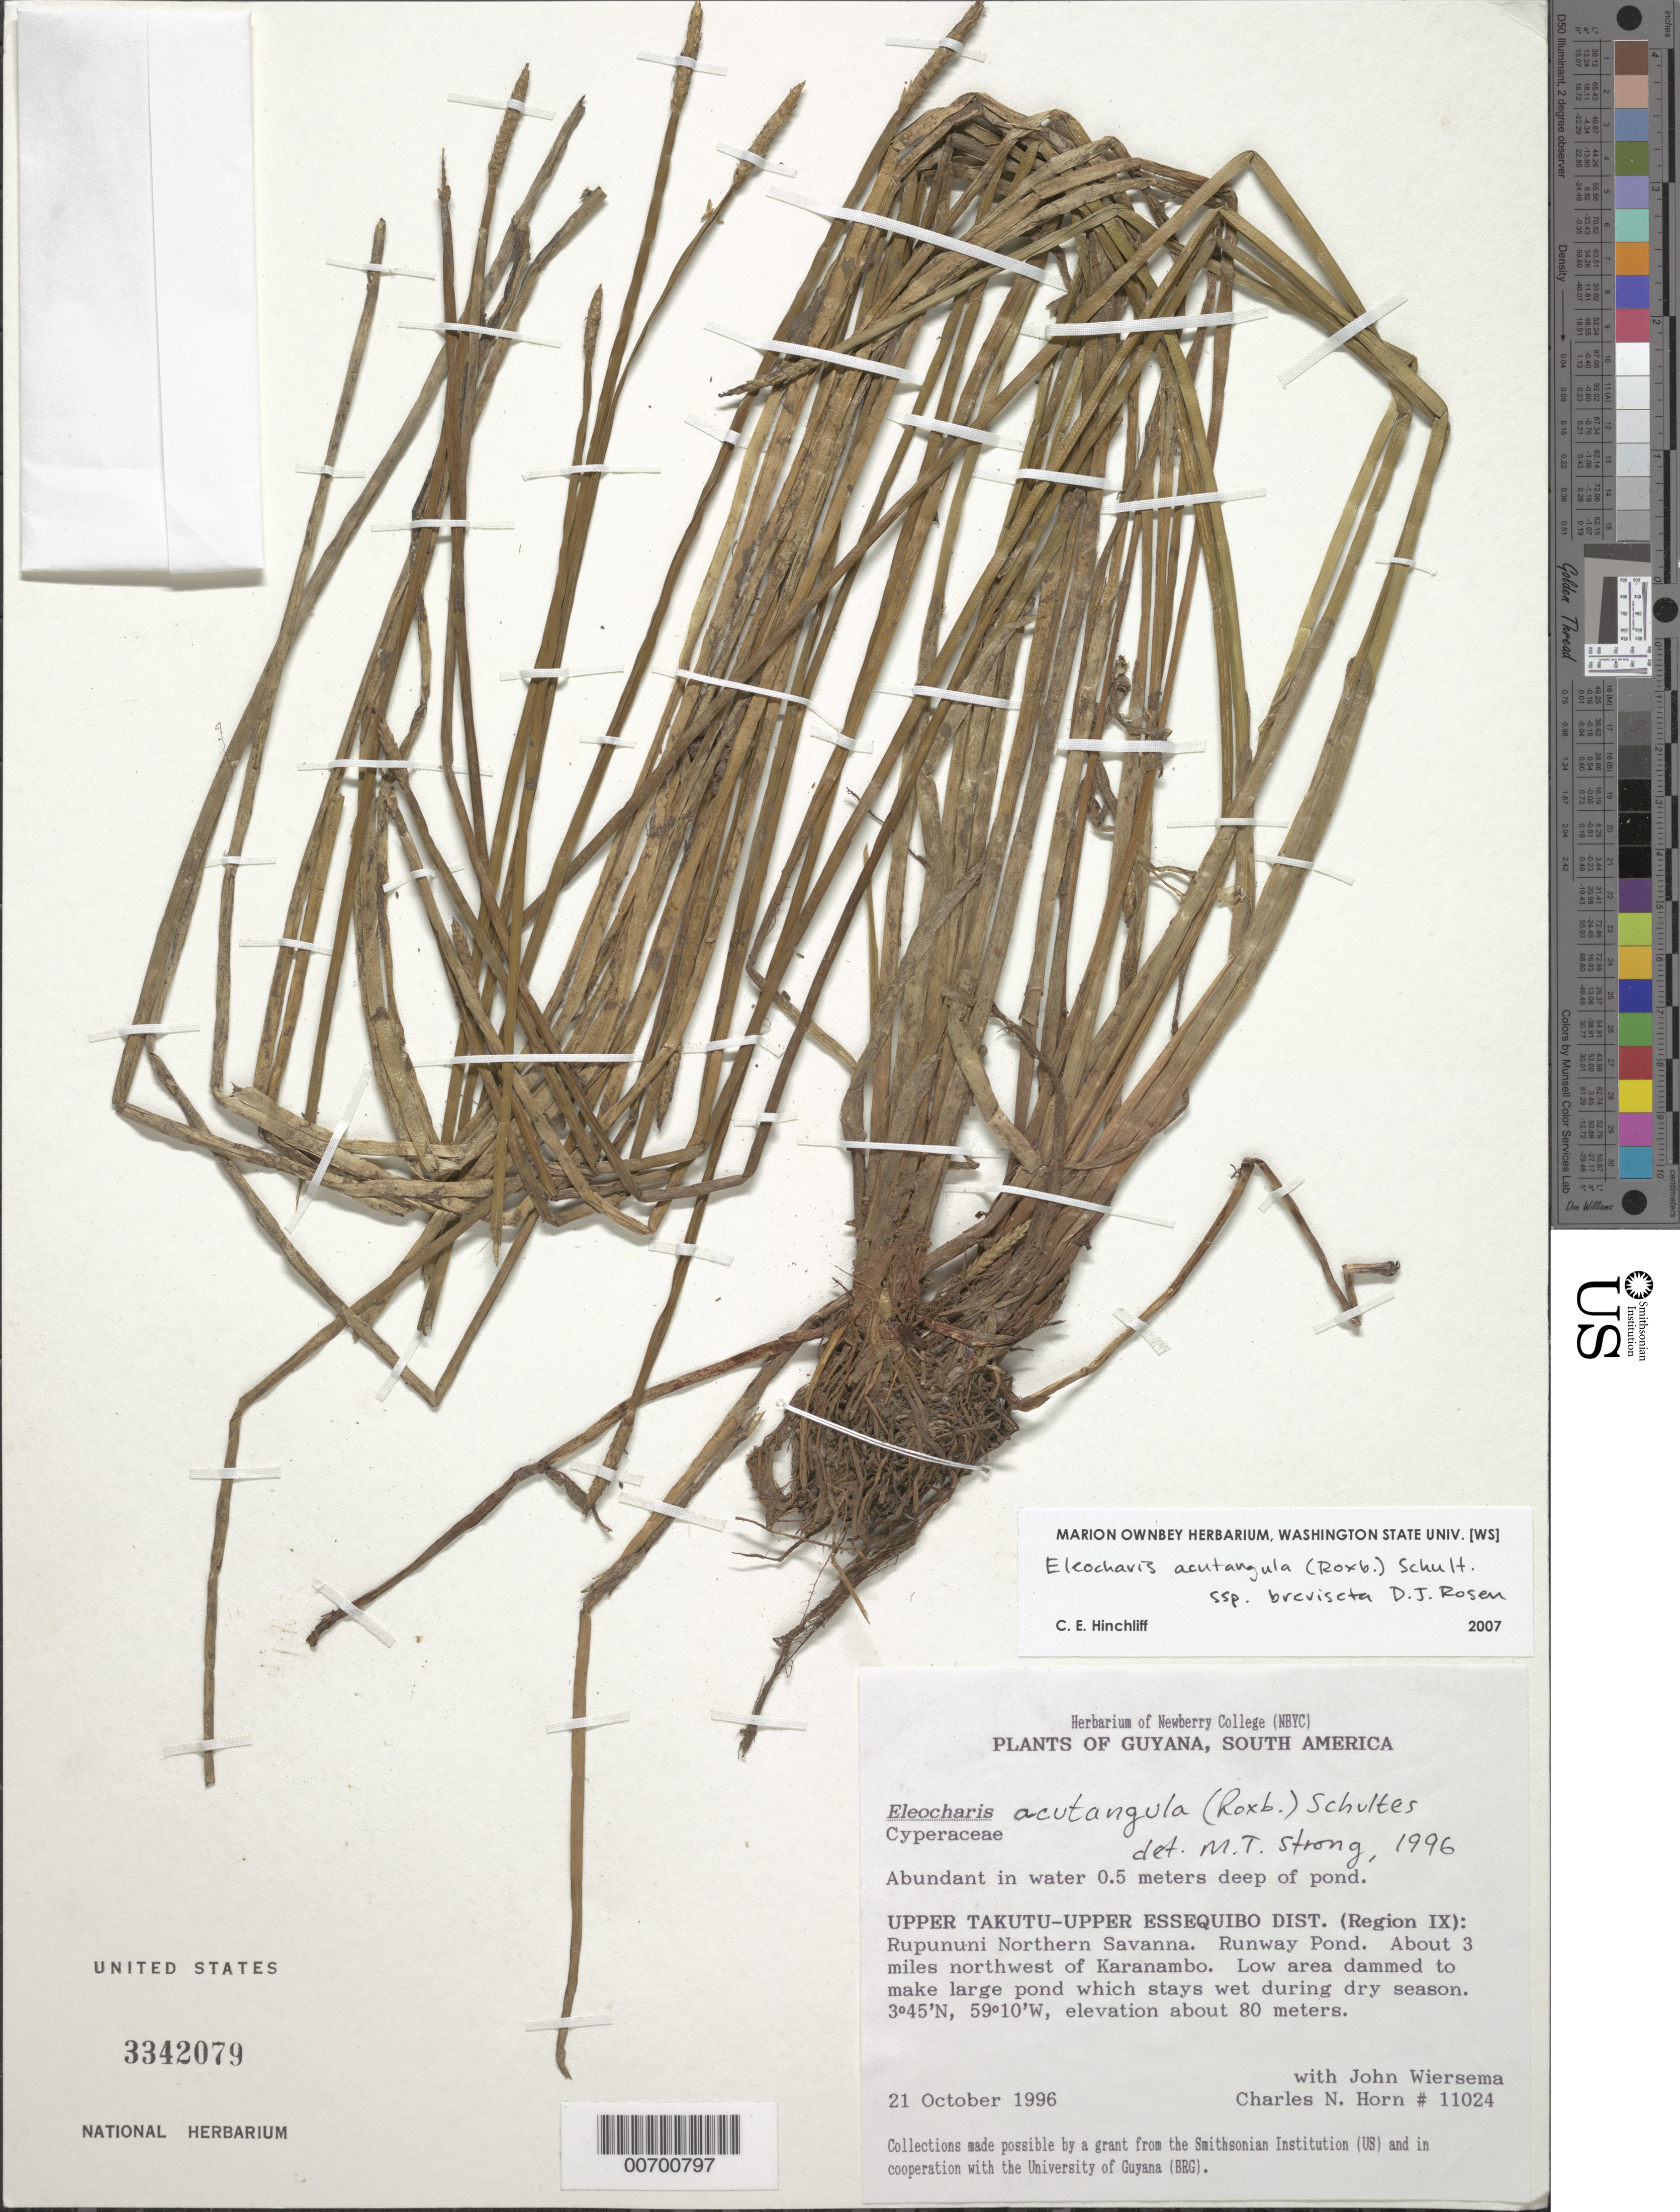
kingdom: Plantae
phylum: Tracheophyta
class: Liliopsida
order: Poales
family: Cyperaceae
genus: Eleocharis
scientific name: Eleocharis acutangula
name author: (Roxb.) Schult.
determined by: Strong, M. T., (US), Smithsonian Institution - National Museum of Natural History (UNITED STATES)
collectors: C. N. Horn & J. H. Wiersema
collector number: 11024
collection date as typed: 21-Oct-96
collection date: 1996-10-21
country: Guyana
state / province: U. Takutu-U. Essequibo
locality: Rupununi Northern Savanna, Runaway Pond, 3 mi NW of Karanambo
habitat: Lg. low dammed pond, in water 0.5 meters deep of pond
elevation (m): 80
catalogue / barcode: US 3342079